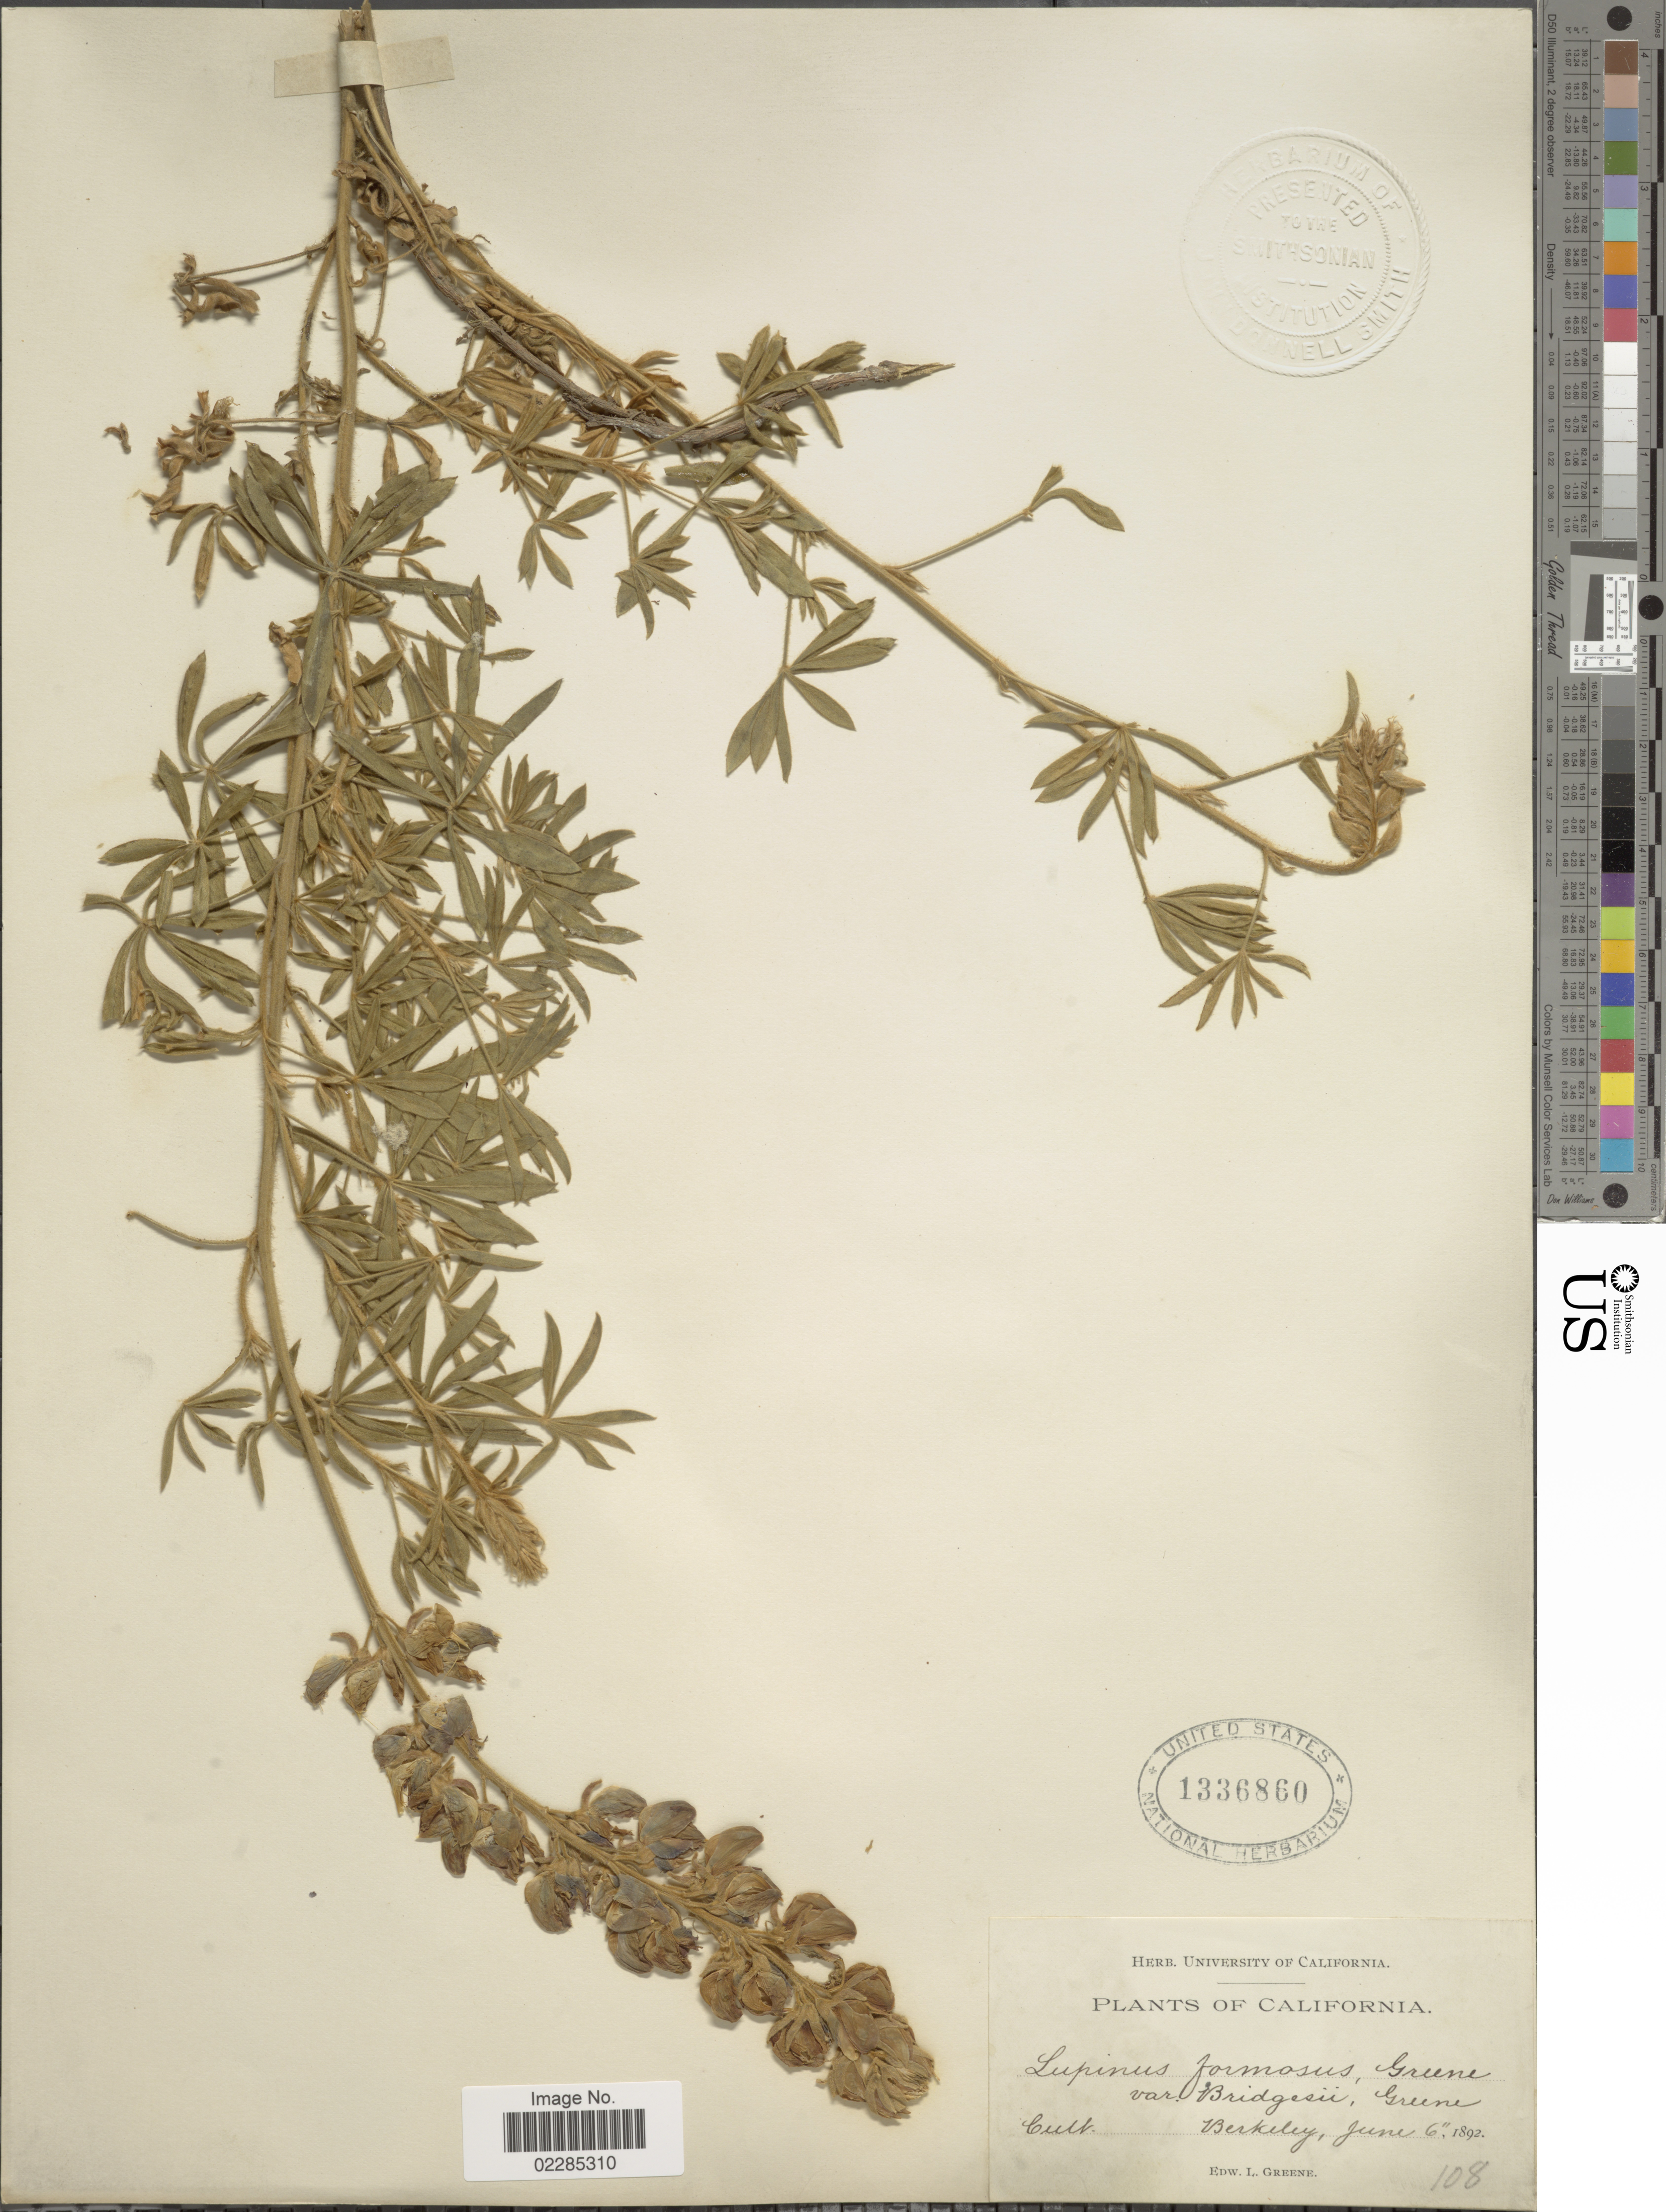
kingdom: Plantae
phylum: Tracheophyta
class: Magnoliopsida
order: Fabales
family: Fabaceae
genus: Lupinus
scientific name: Lupinus formosus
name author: Greene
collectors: E. L. Greene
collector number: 108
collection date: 1892-06-06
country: United States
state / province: California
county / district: Alameda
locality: Berkeley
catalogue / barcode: US 1336860